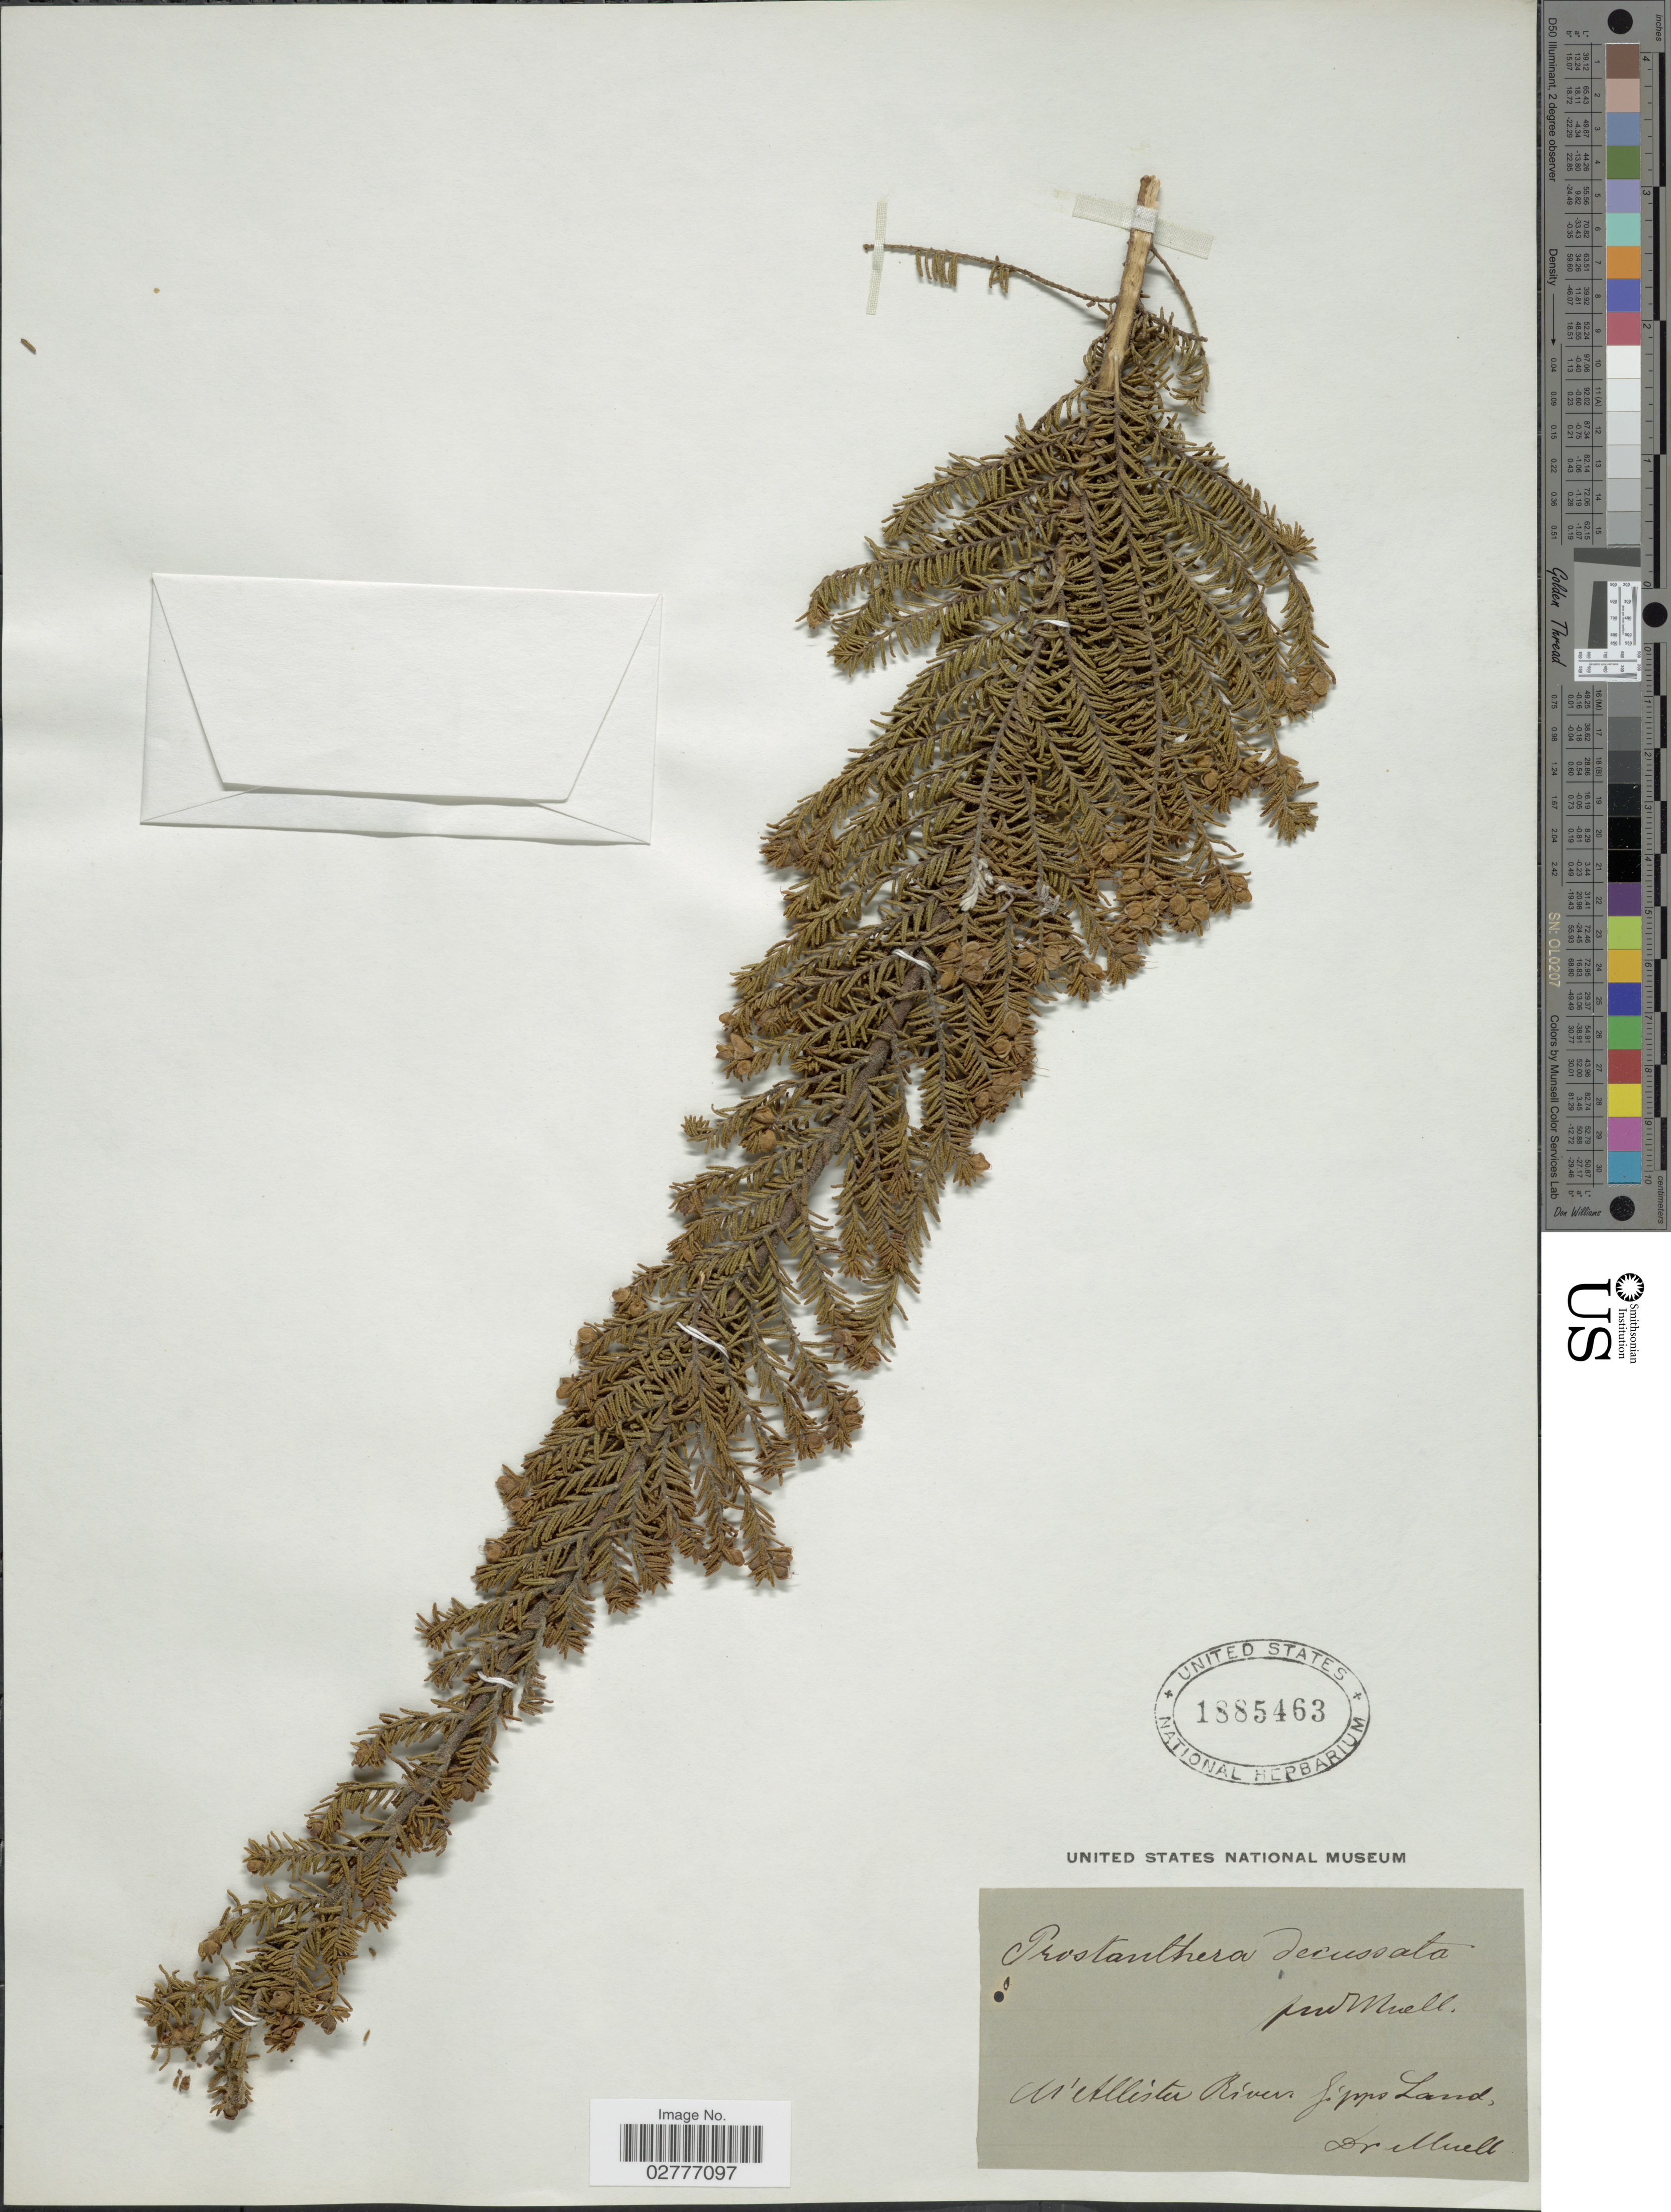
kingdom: Plantae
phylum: Tracheophyta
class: Magnoliopsida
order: Lamiales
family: Lamiaceae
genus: Prostanthera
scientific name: Prostanthera decussata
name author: F. Muell.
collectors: Muell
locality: McAllister Rivers, Jippo Land. [interpreted]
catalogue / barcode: US 1885463